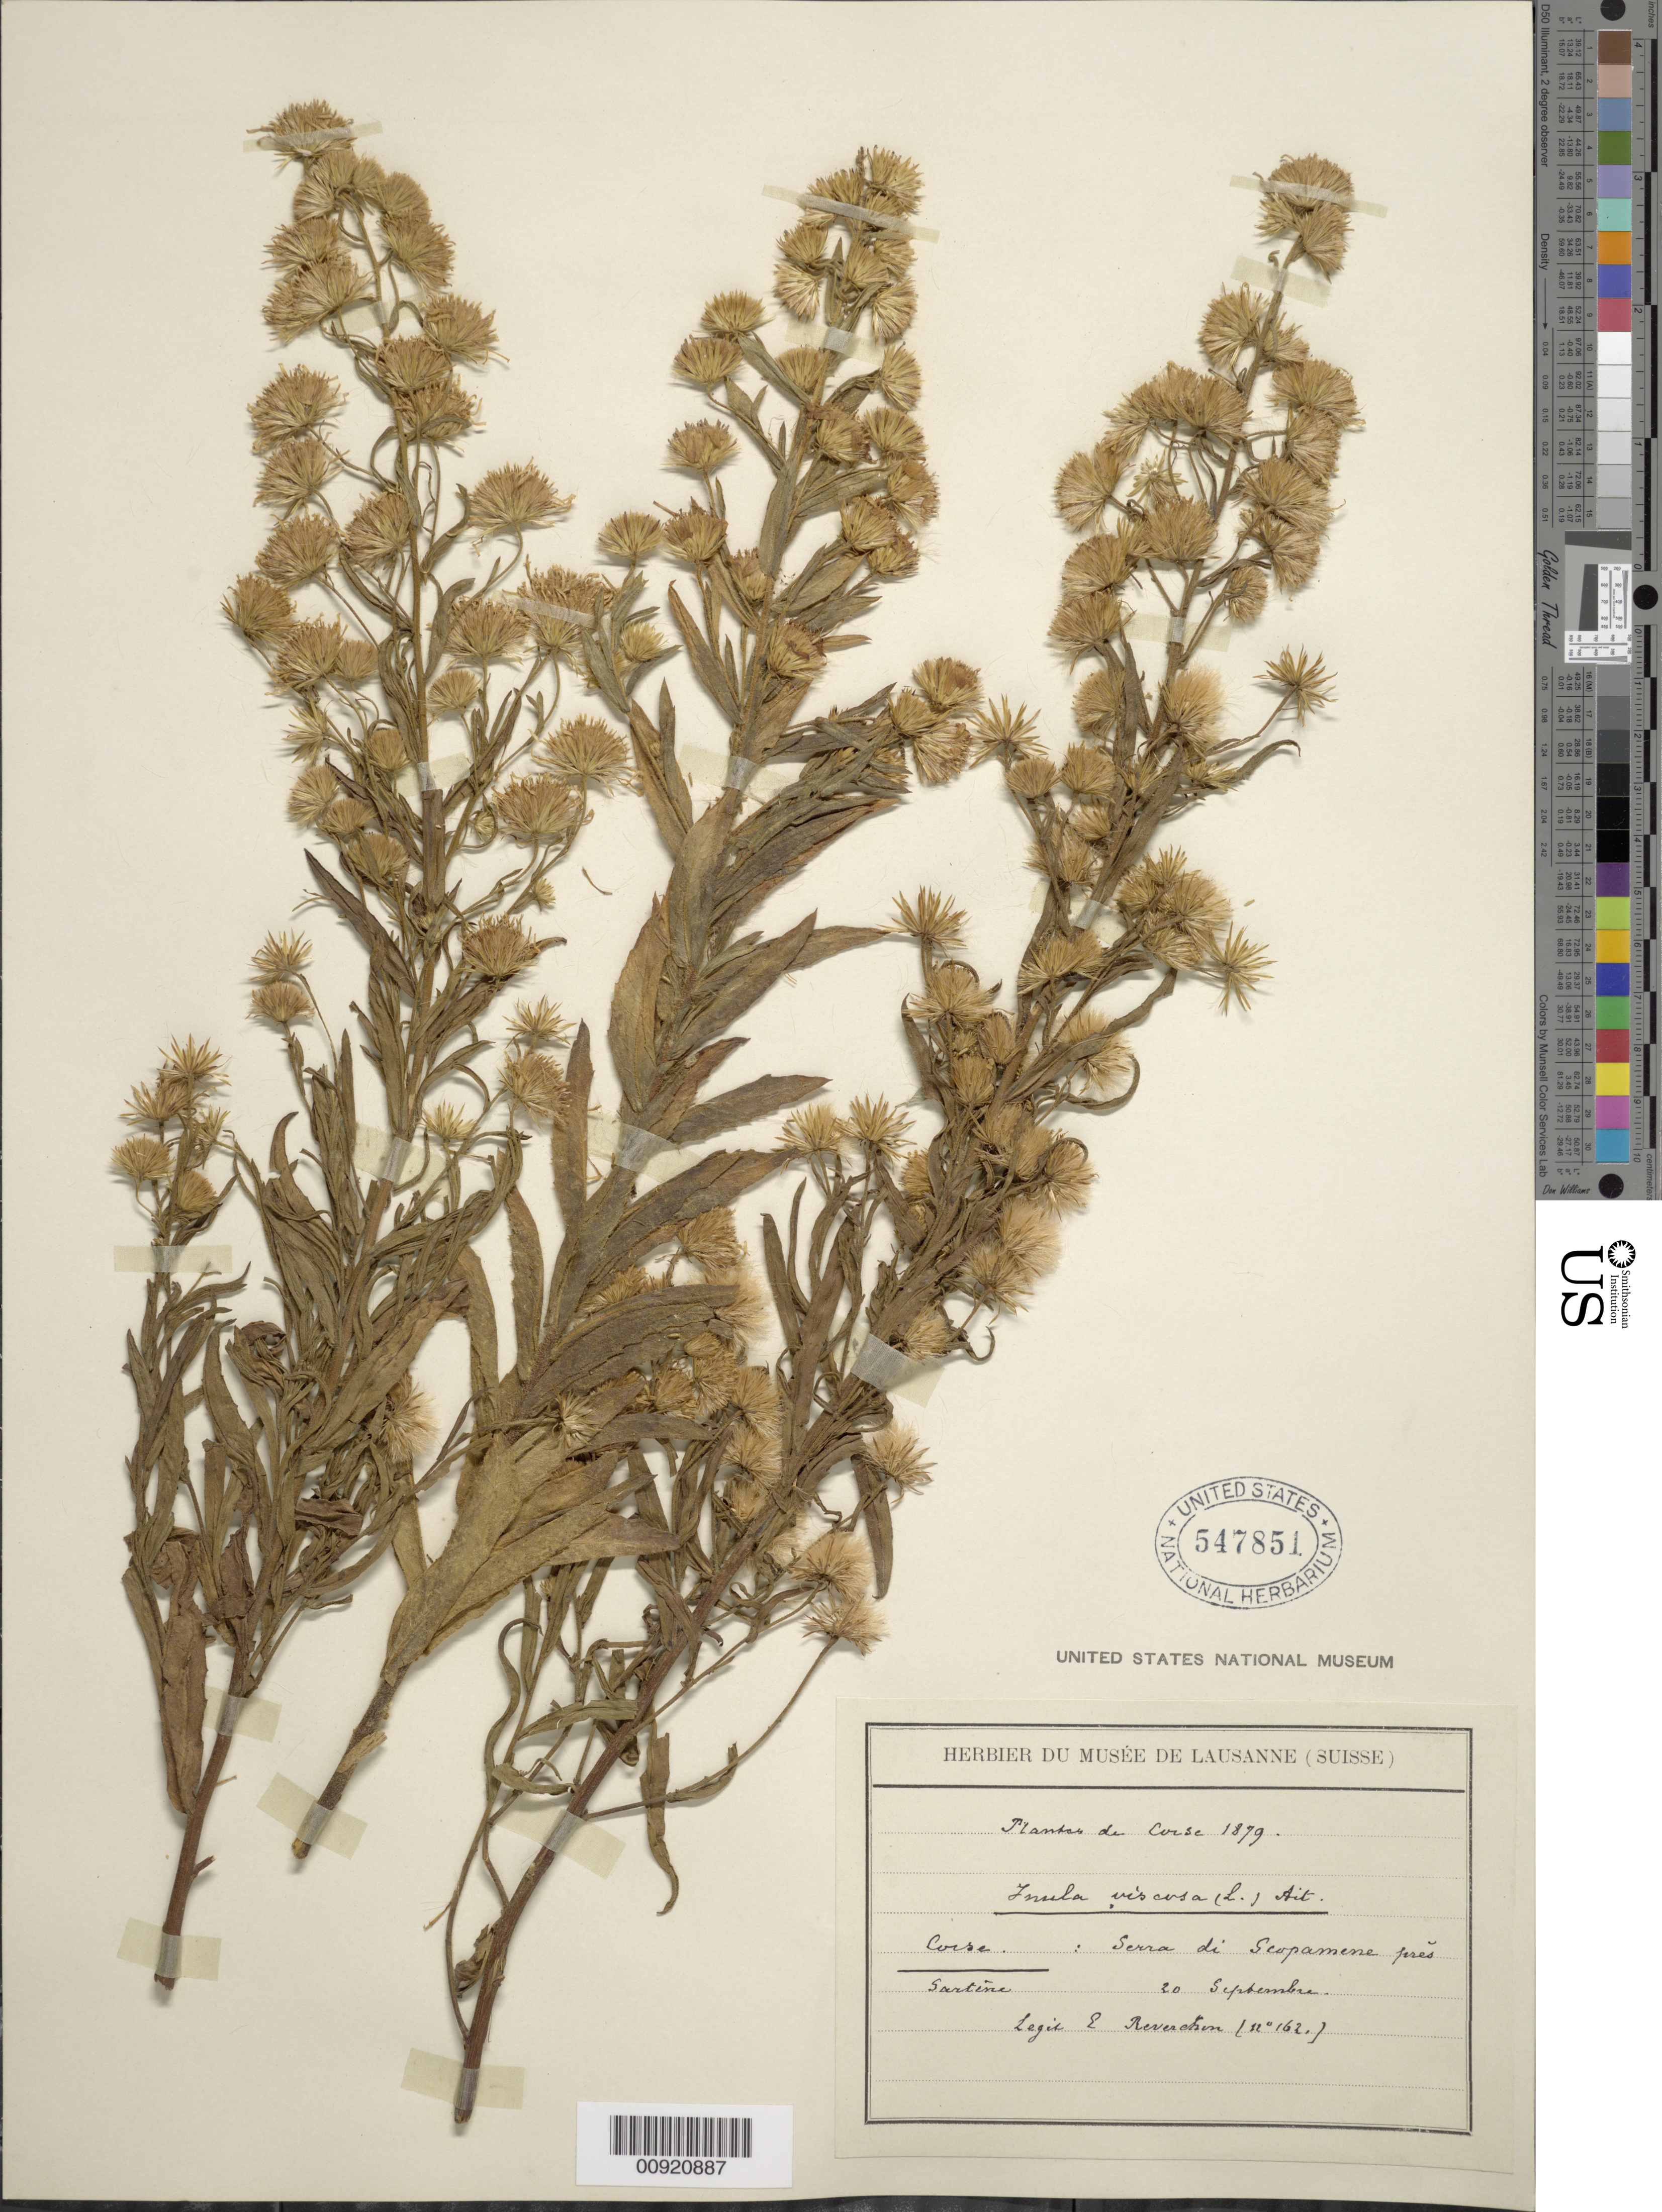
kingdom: Plantae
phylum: Tracheophyta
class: Magnoliopsida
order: Asterales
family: Asteraceae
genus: Inula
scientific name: Inula viscosa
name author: (L.) Aiton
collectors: E. Reverchon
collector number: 162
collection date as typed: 20 Sep 1879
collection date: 1879-09-20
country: Italy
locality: Plantes de Corse: Serra di Seopamene feres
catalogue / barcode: US 547851